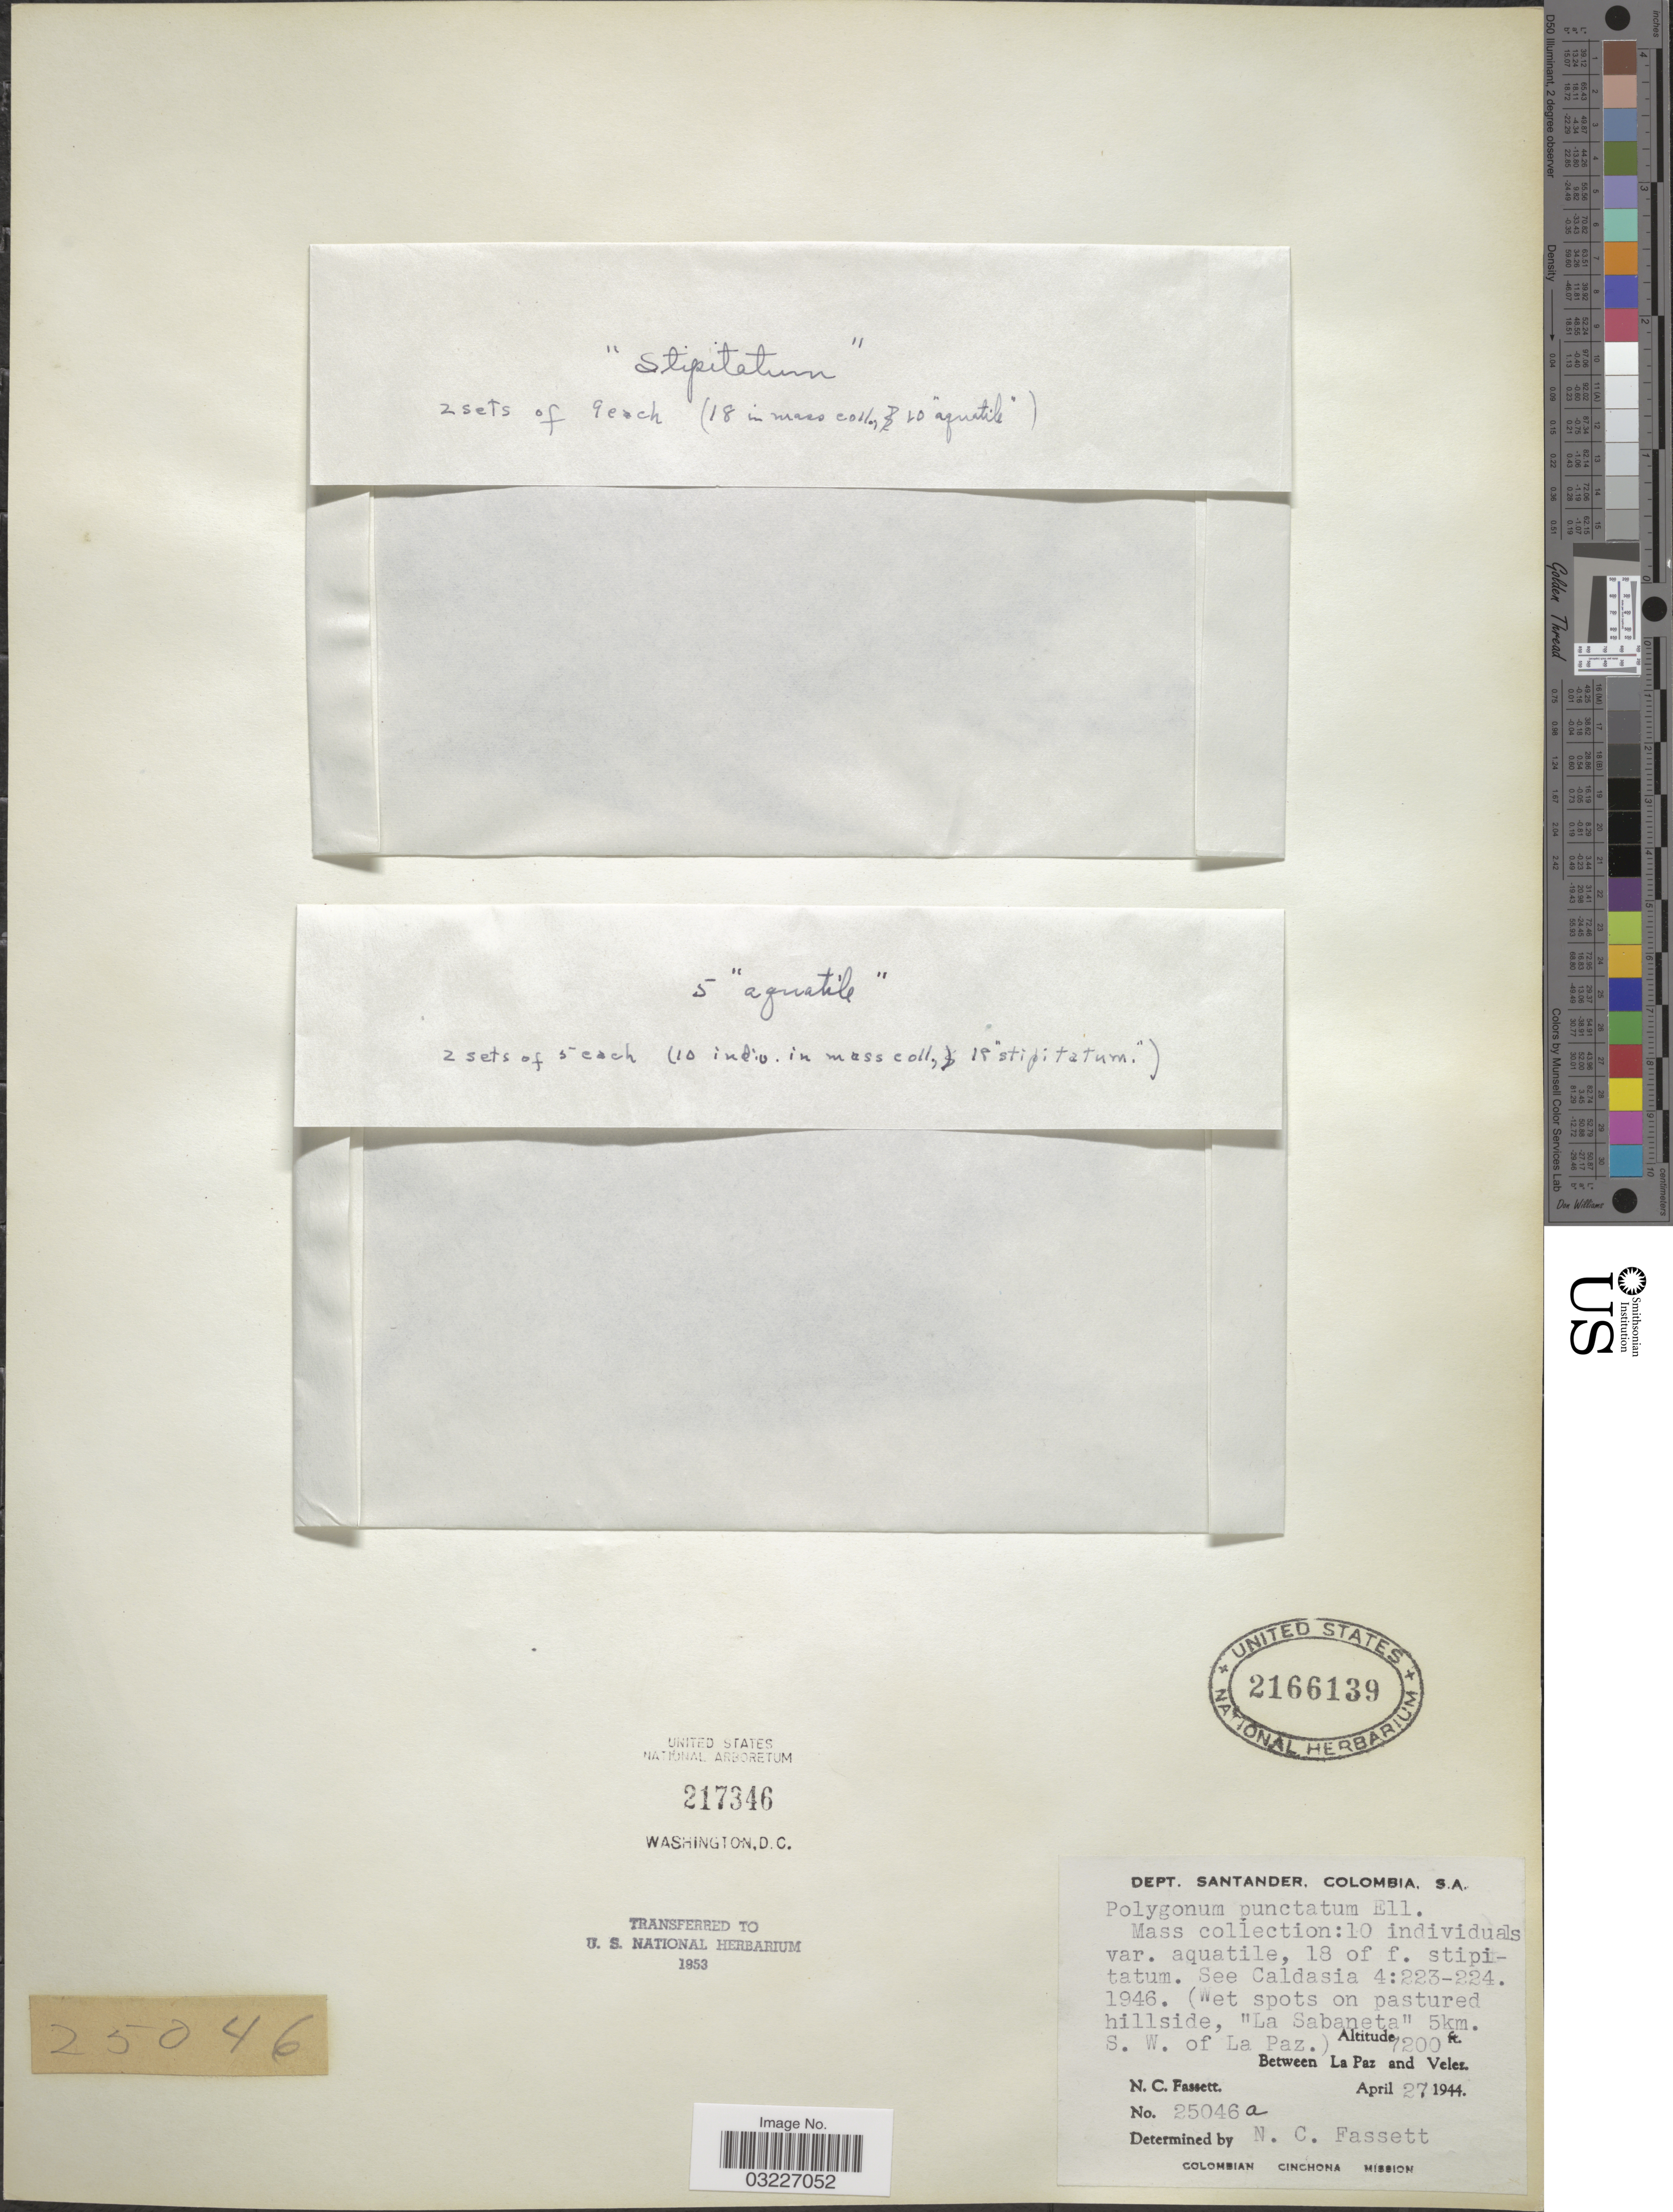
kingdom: Plantae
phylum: Tracheophyta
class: Magnoliopsida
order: Caryophyllales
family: Polygonaceae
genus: Polygonum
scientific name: Polygonum opelousanum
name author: Riddell ex Small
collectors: N. C. Fassett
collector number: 25046a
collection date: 1944-04-27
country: Colombia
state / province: Santander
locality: Dept. Santander. "La Sabaneta" 5 km. S.W. of La Paz. Between La Paz and Velez.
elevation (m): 2195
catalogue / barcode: US 2166139